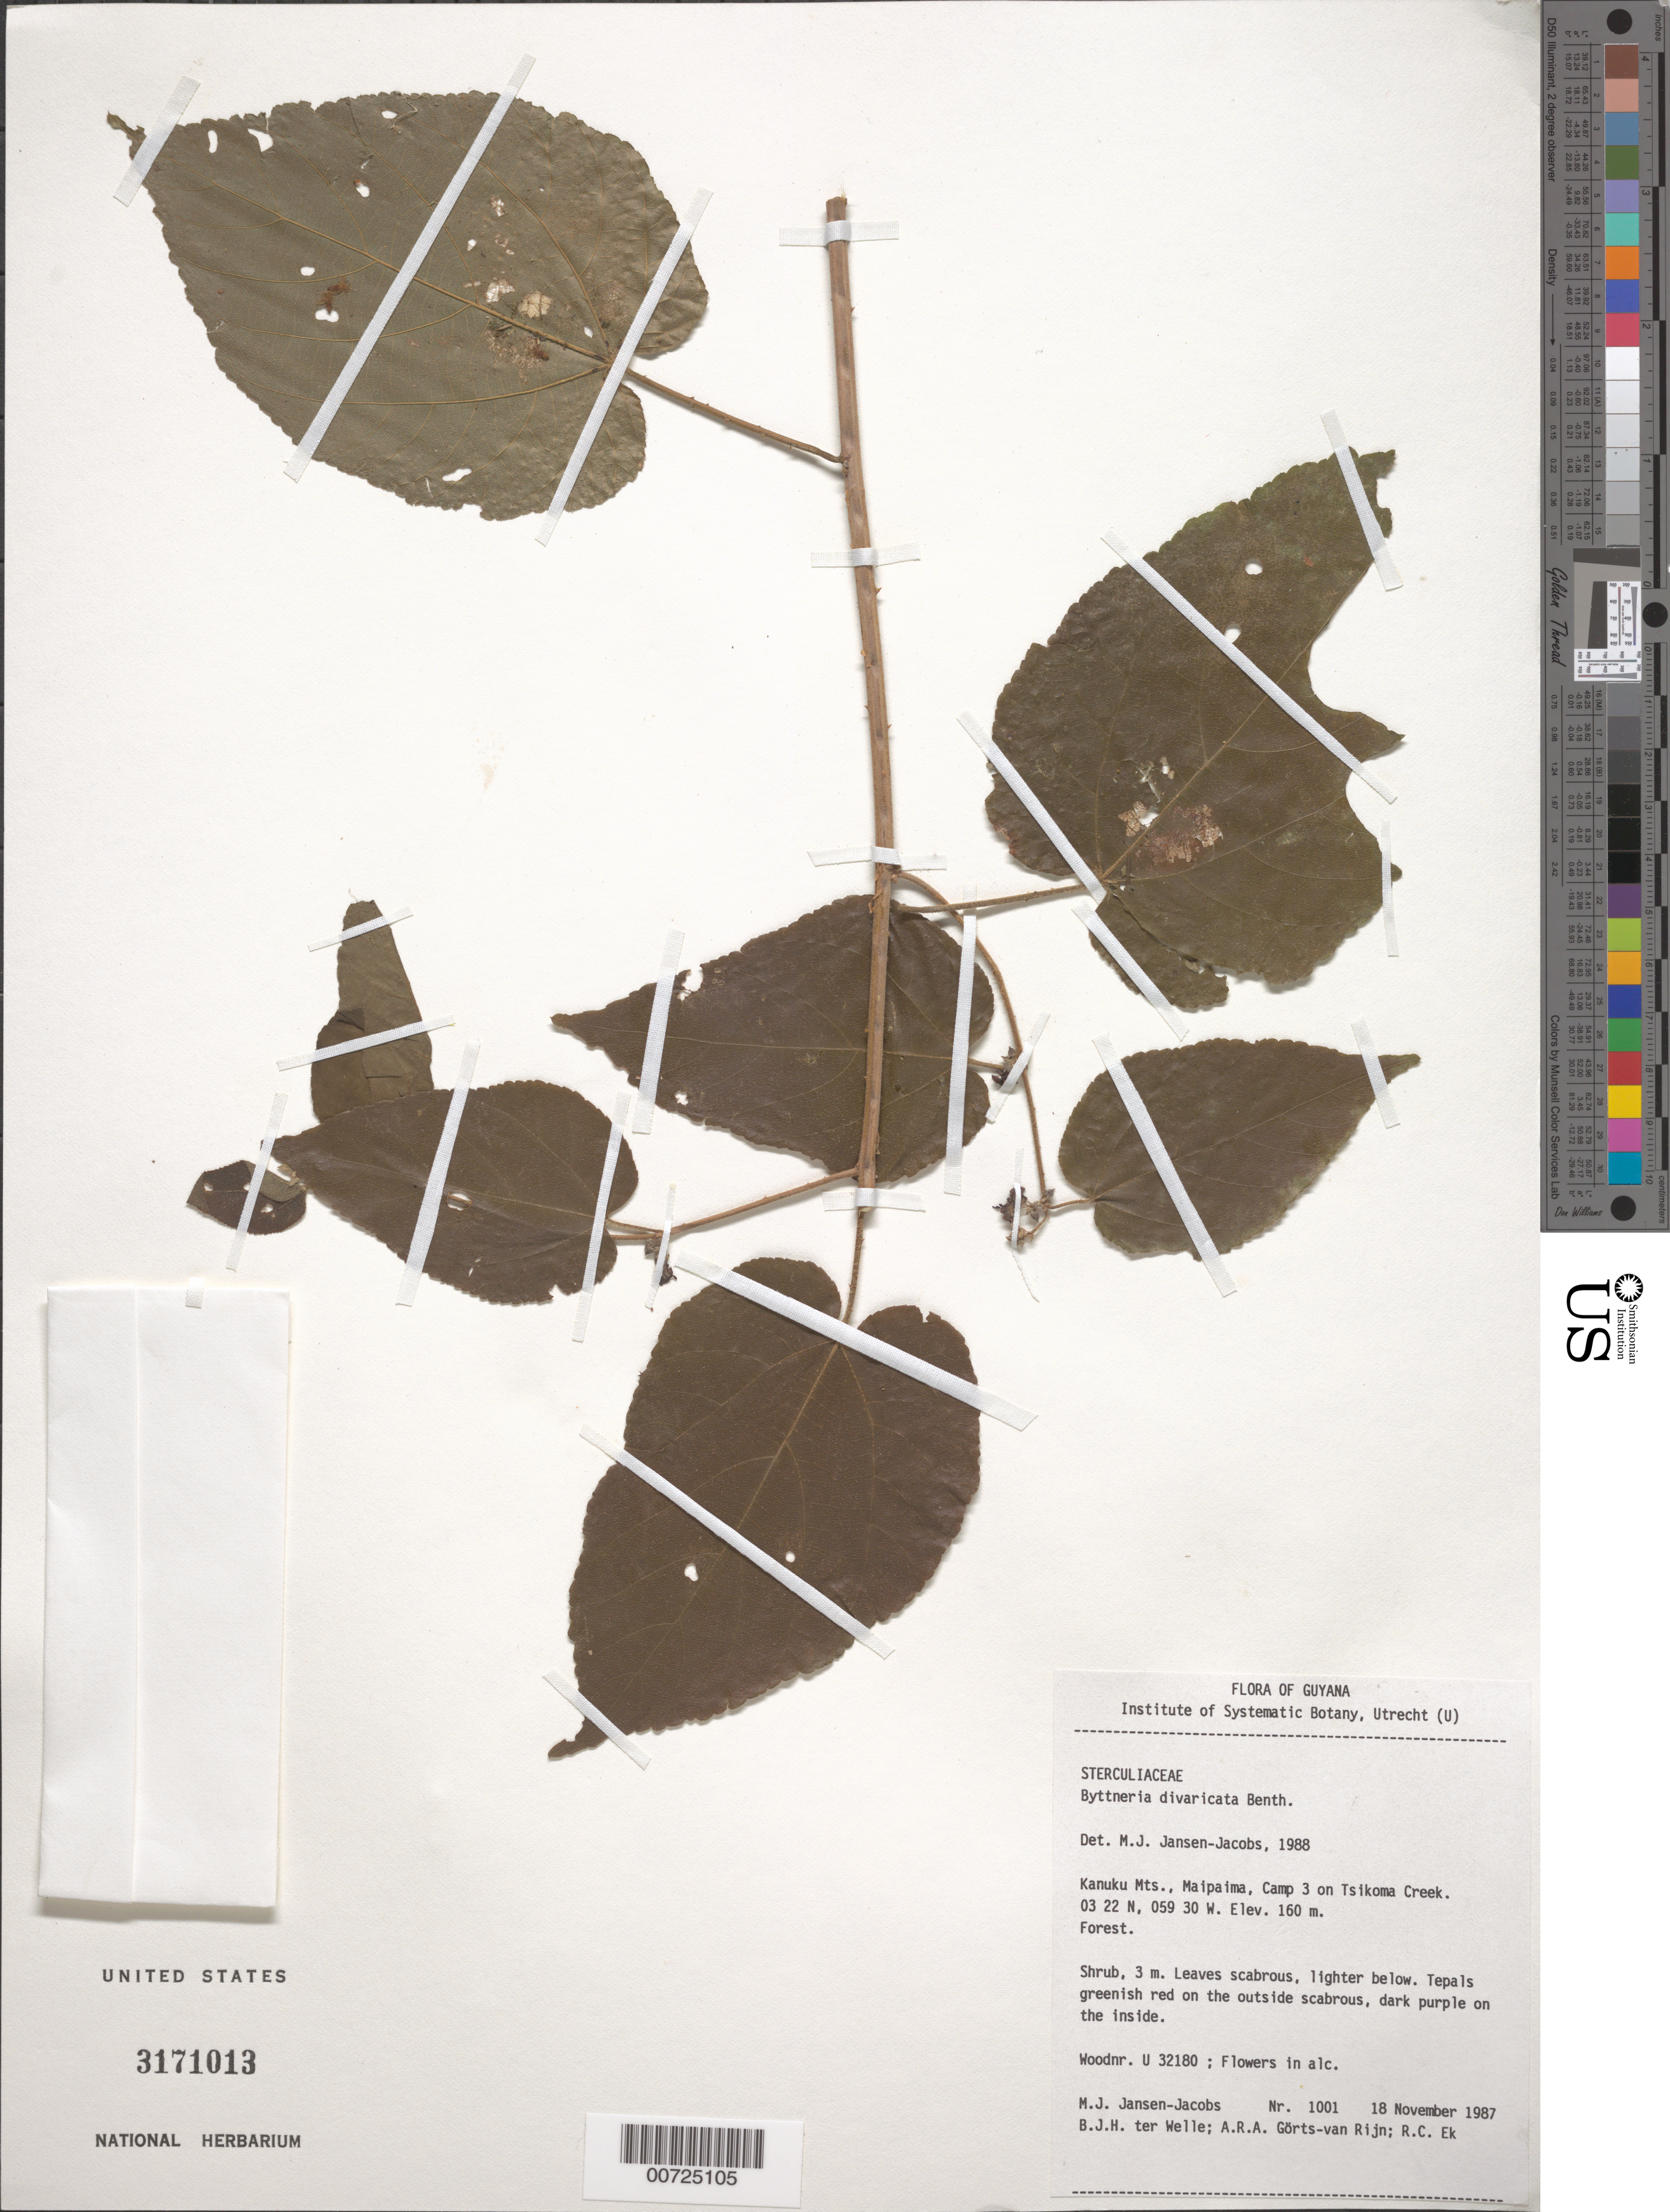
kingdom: Plantae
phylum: Tracheophyta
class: Magnoliopsida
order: Malvales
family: Malvaceae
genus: Byttneria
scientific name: Byttneria divaricata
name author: Benth.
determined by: Jansen-Jacobs, M. J., (U), Nationaal Herbarium Nederland, Utrecht University branch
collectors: M. J. Jansen-Jacobs, B. Welle, A. .R. A. Görts-van Rijn & R. C. Ek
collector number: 1001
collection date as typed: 18-Nov-87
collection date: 1987-11-18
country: Guyana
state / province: U. Takutu-U. Essequibo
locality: Kanuku Mts., Maipaima, Camp 3 on Tsikoma Creek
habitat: Forest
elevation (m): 160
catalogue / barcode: US 3171013